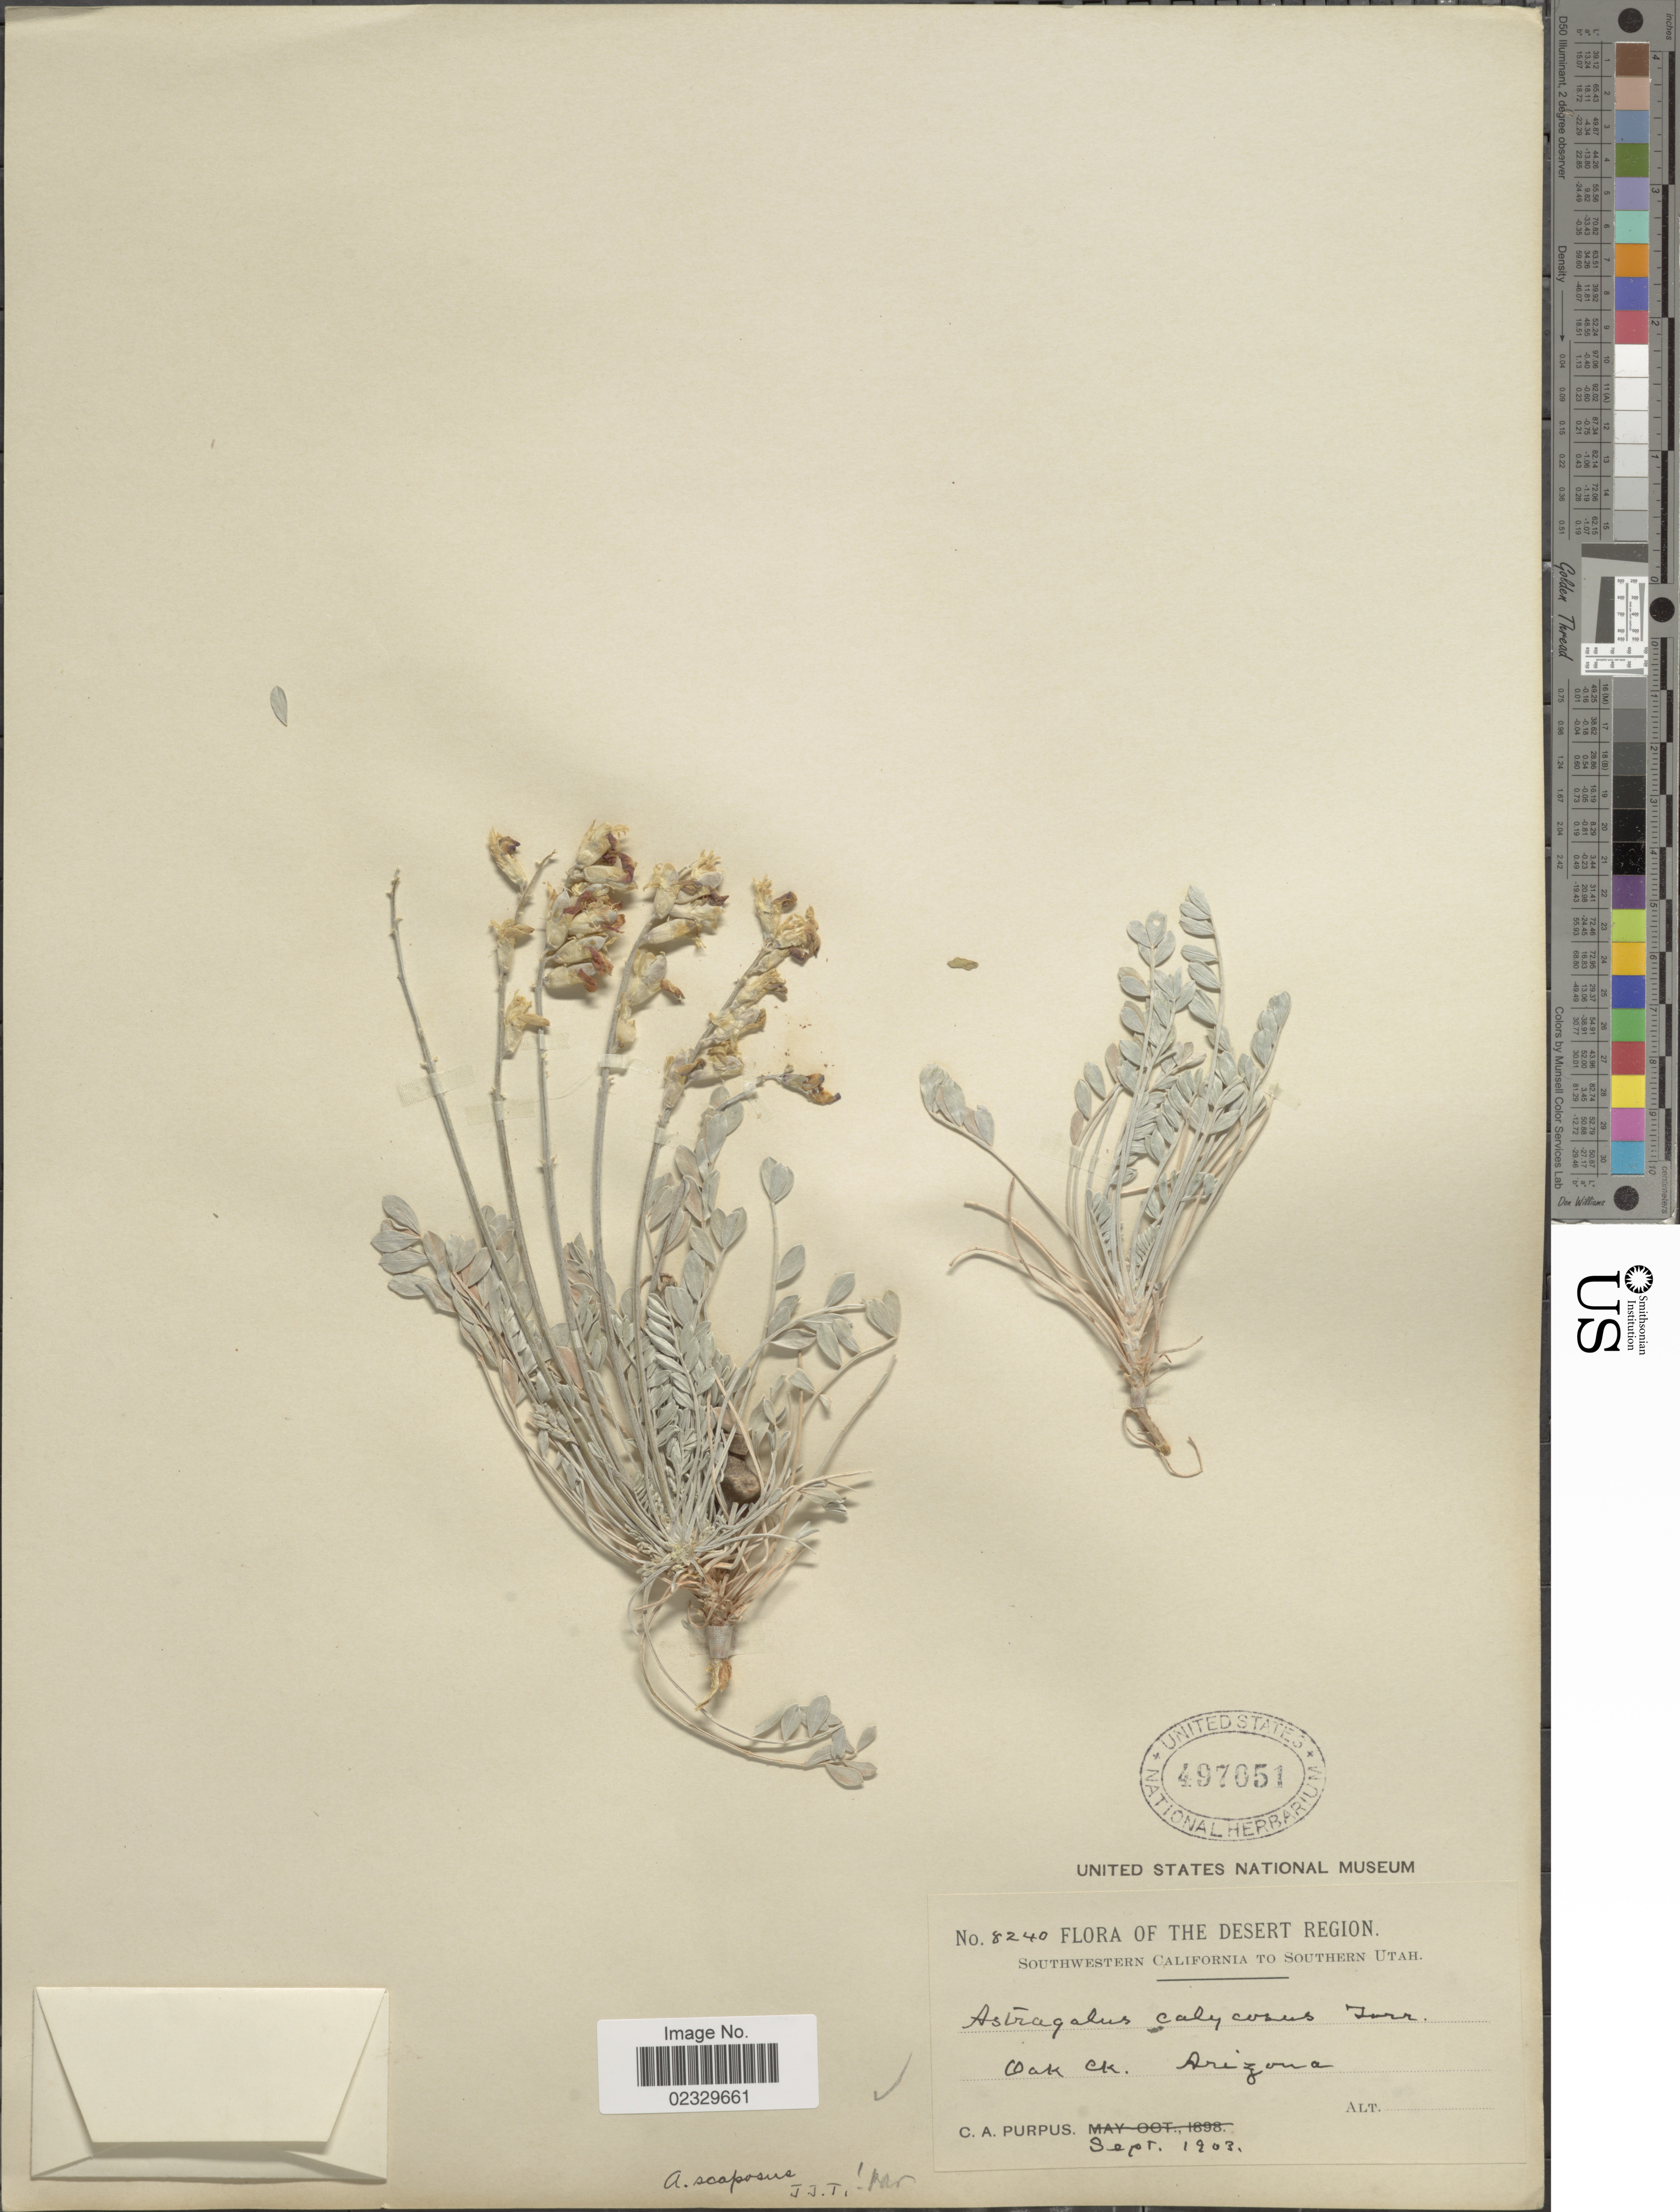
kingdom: Plantae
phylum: Tracheophyta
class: Magnoliopsida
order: Fabales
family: Fabaceae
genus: Astragalus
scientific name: Astragalus calycosus var. scaposus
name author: (A. Gray) M.E. Jones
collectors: C. A. Purpus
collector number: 8240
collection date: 1903-09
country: United States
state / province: Arizona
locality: The Desert Region, Pak Ck.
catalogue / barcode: US 497051